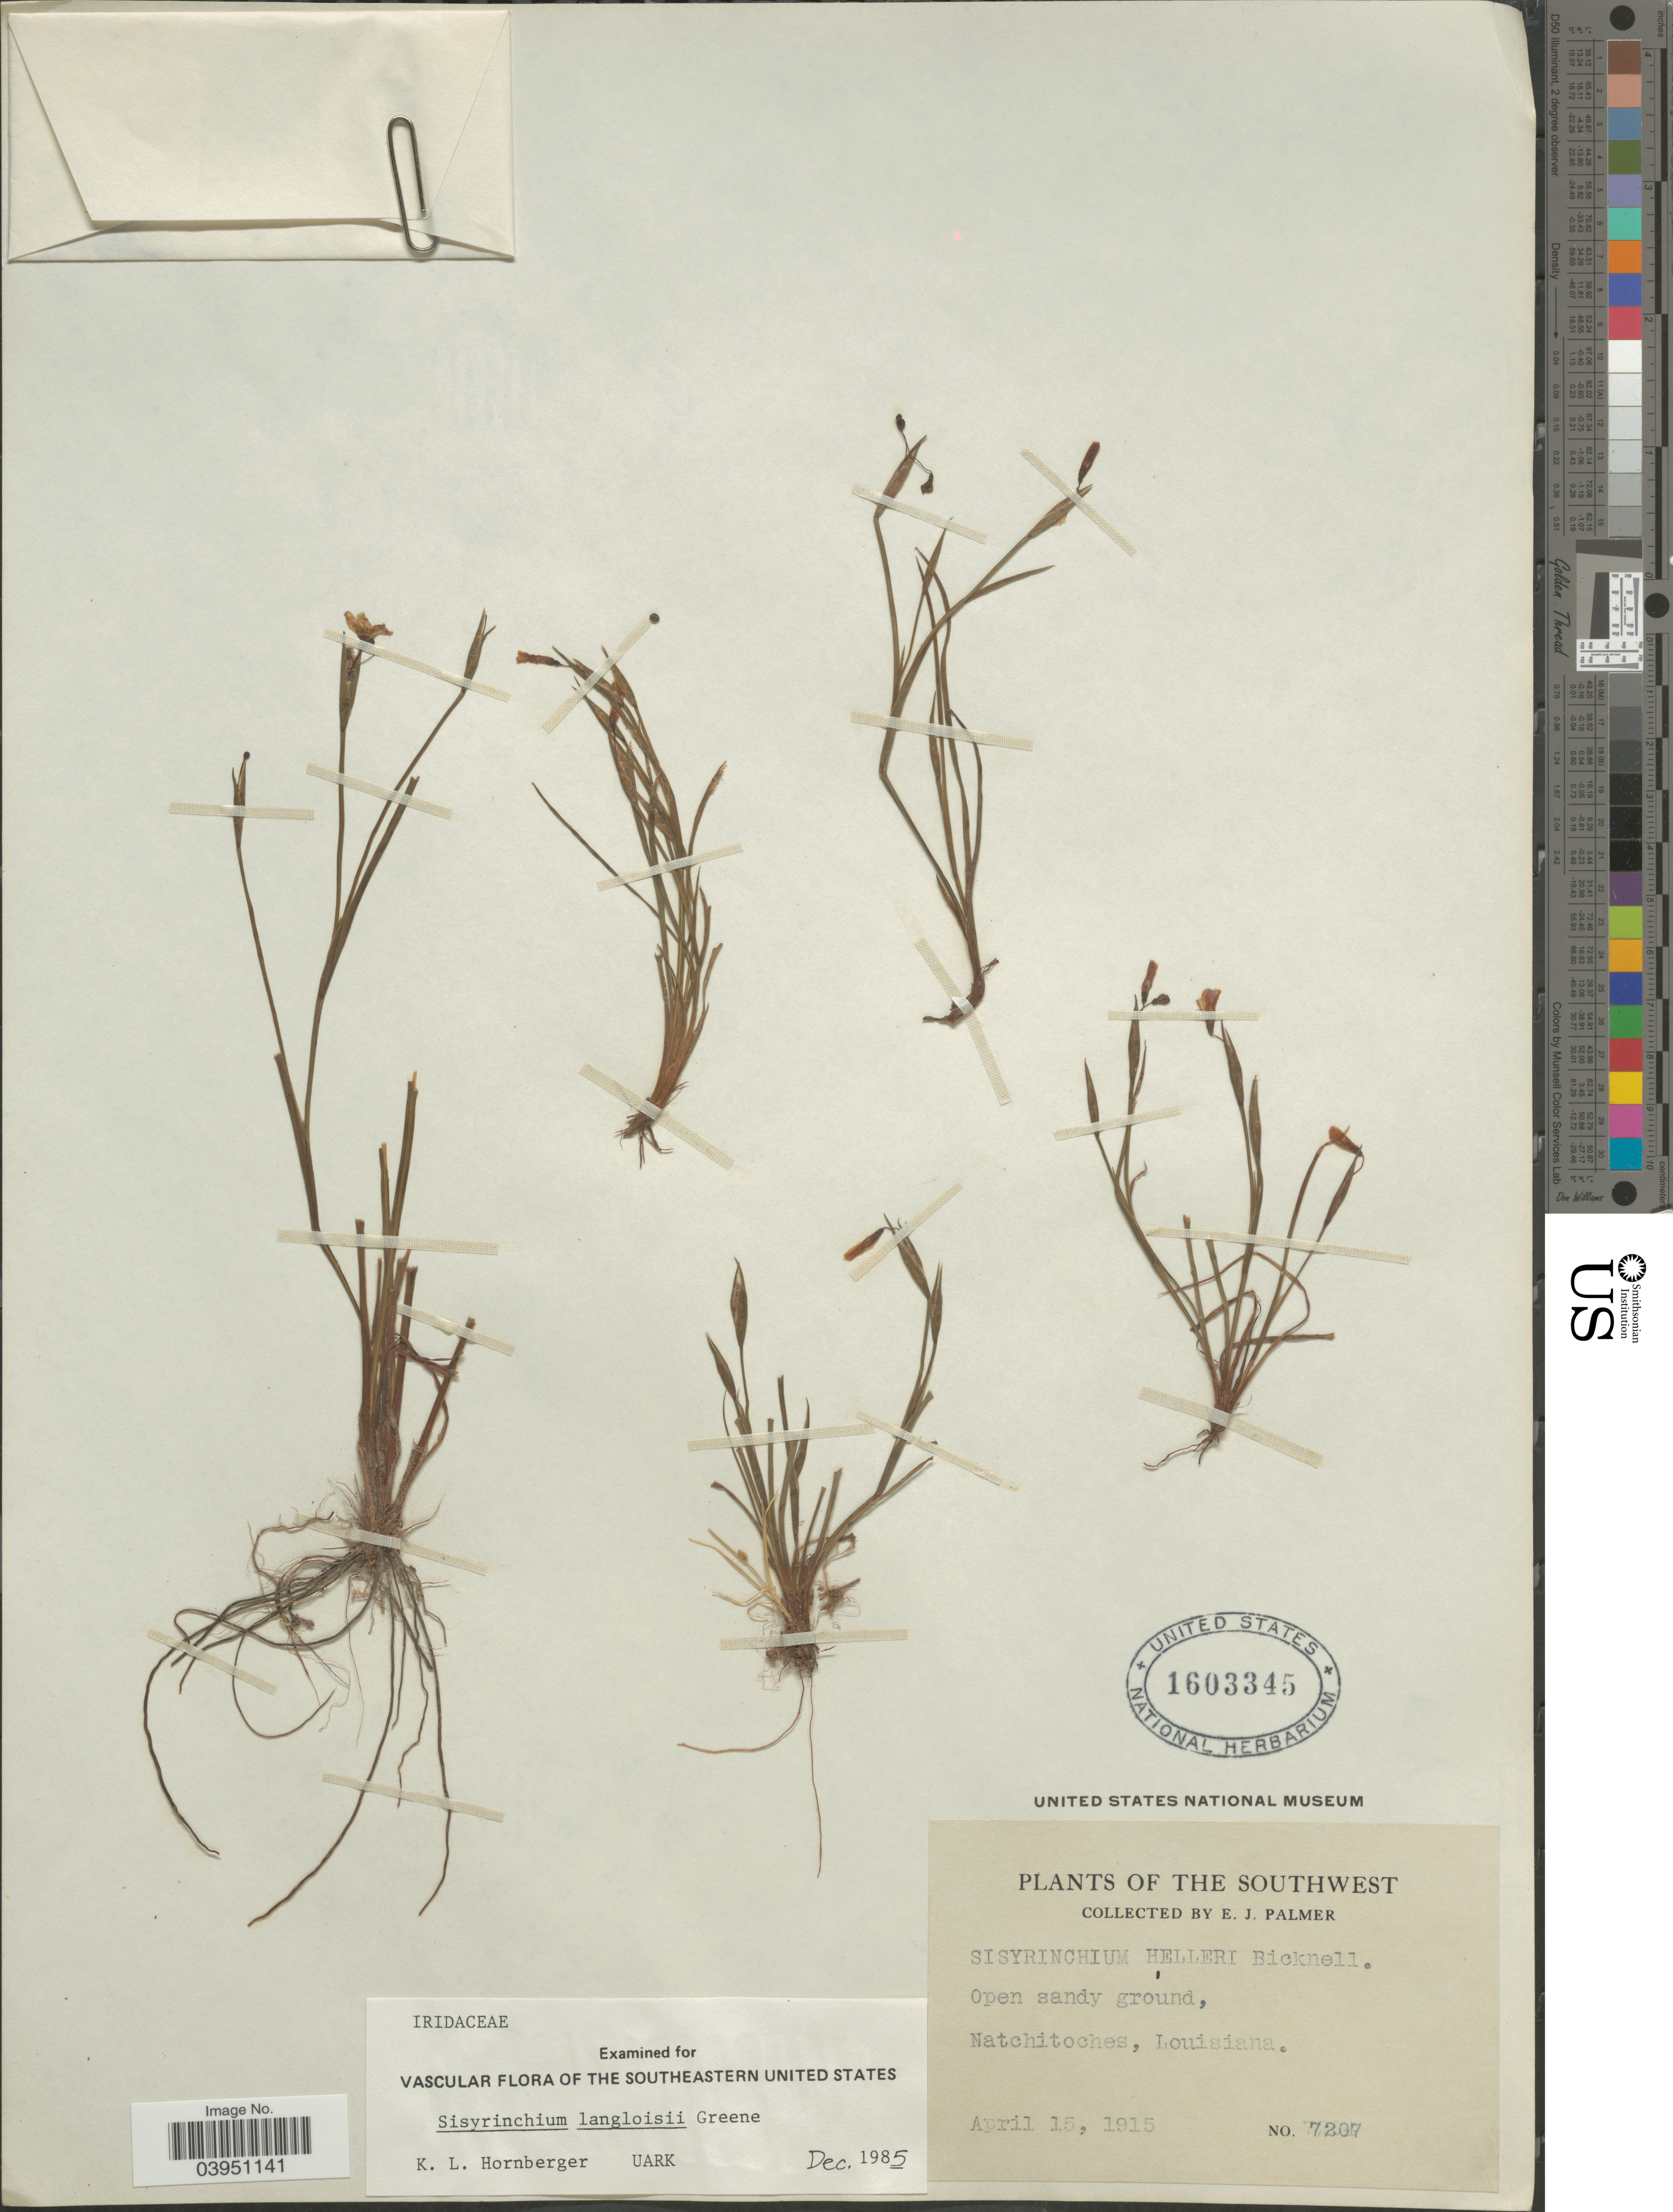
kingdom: Plantae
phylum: Tracheophyta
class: Liliopsida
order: Asparagales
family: Iridaceae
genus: Sisyrinchium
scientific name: Sisyrinchium langloisii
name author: Greene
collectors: E. J. Palmer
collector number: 7207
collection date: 1915-04-15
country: United States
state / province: Louisiana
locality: The Southwest. Open sandy ground, Natchitoches.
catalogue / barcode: US 1603345